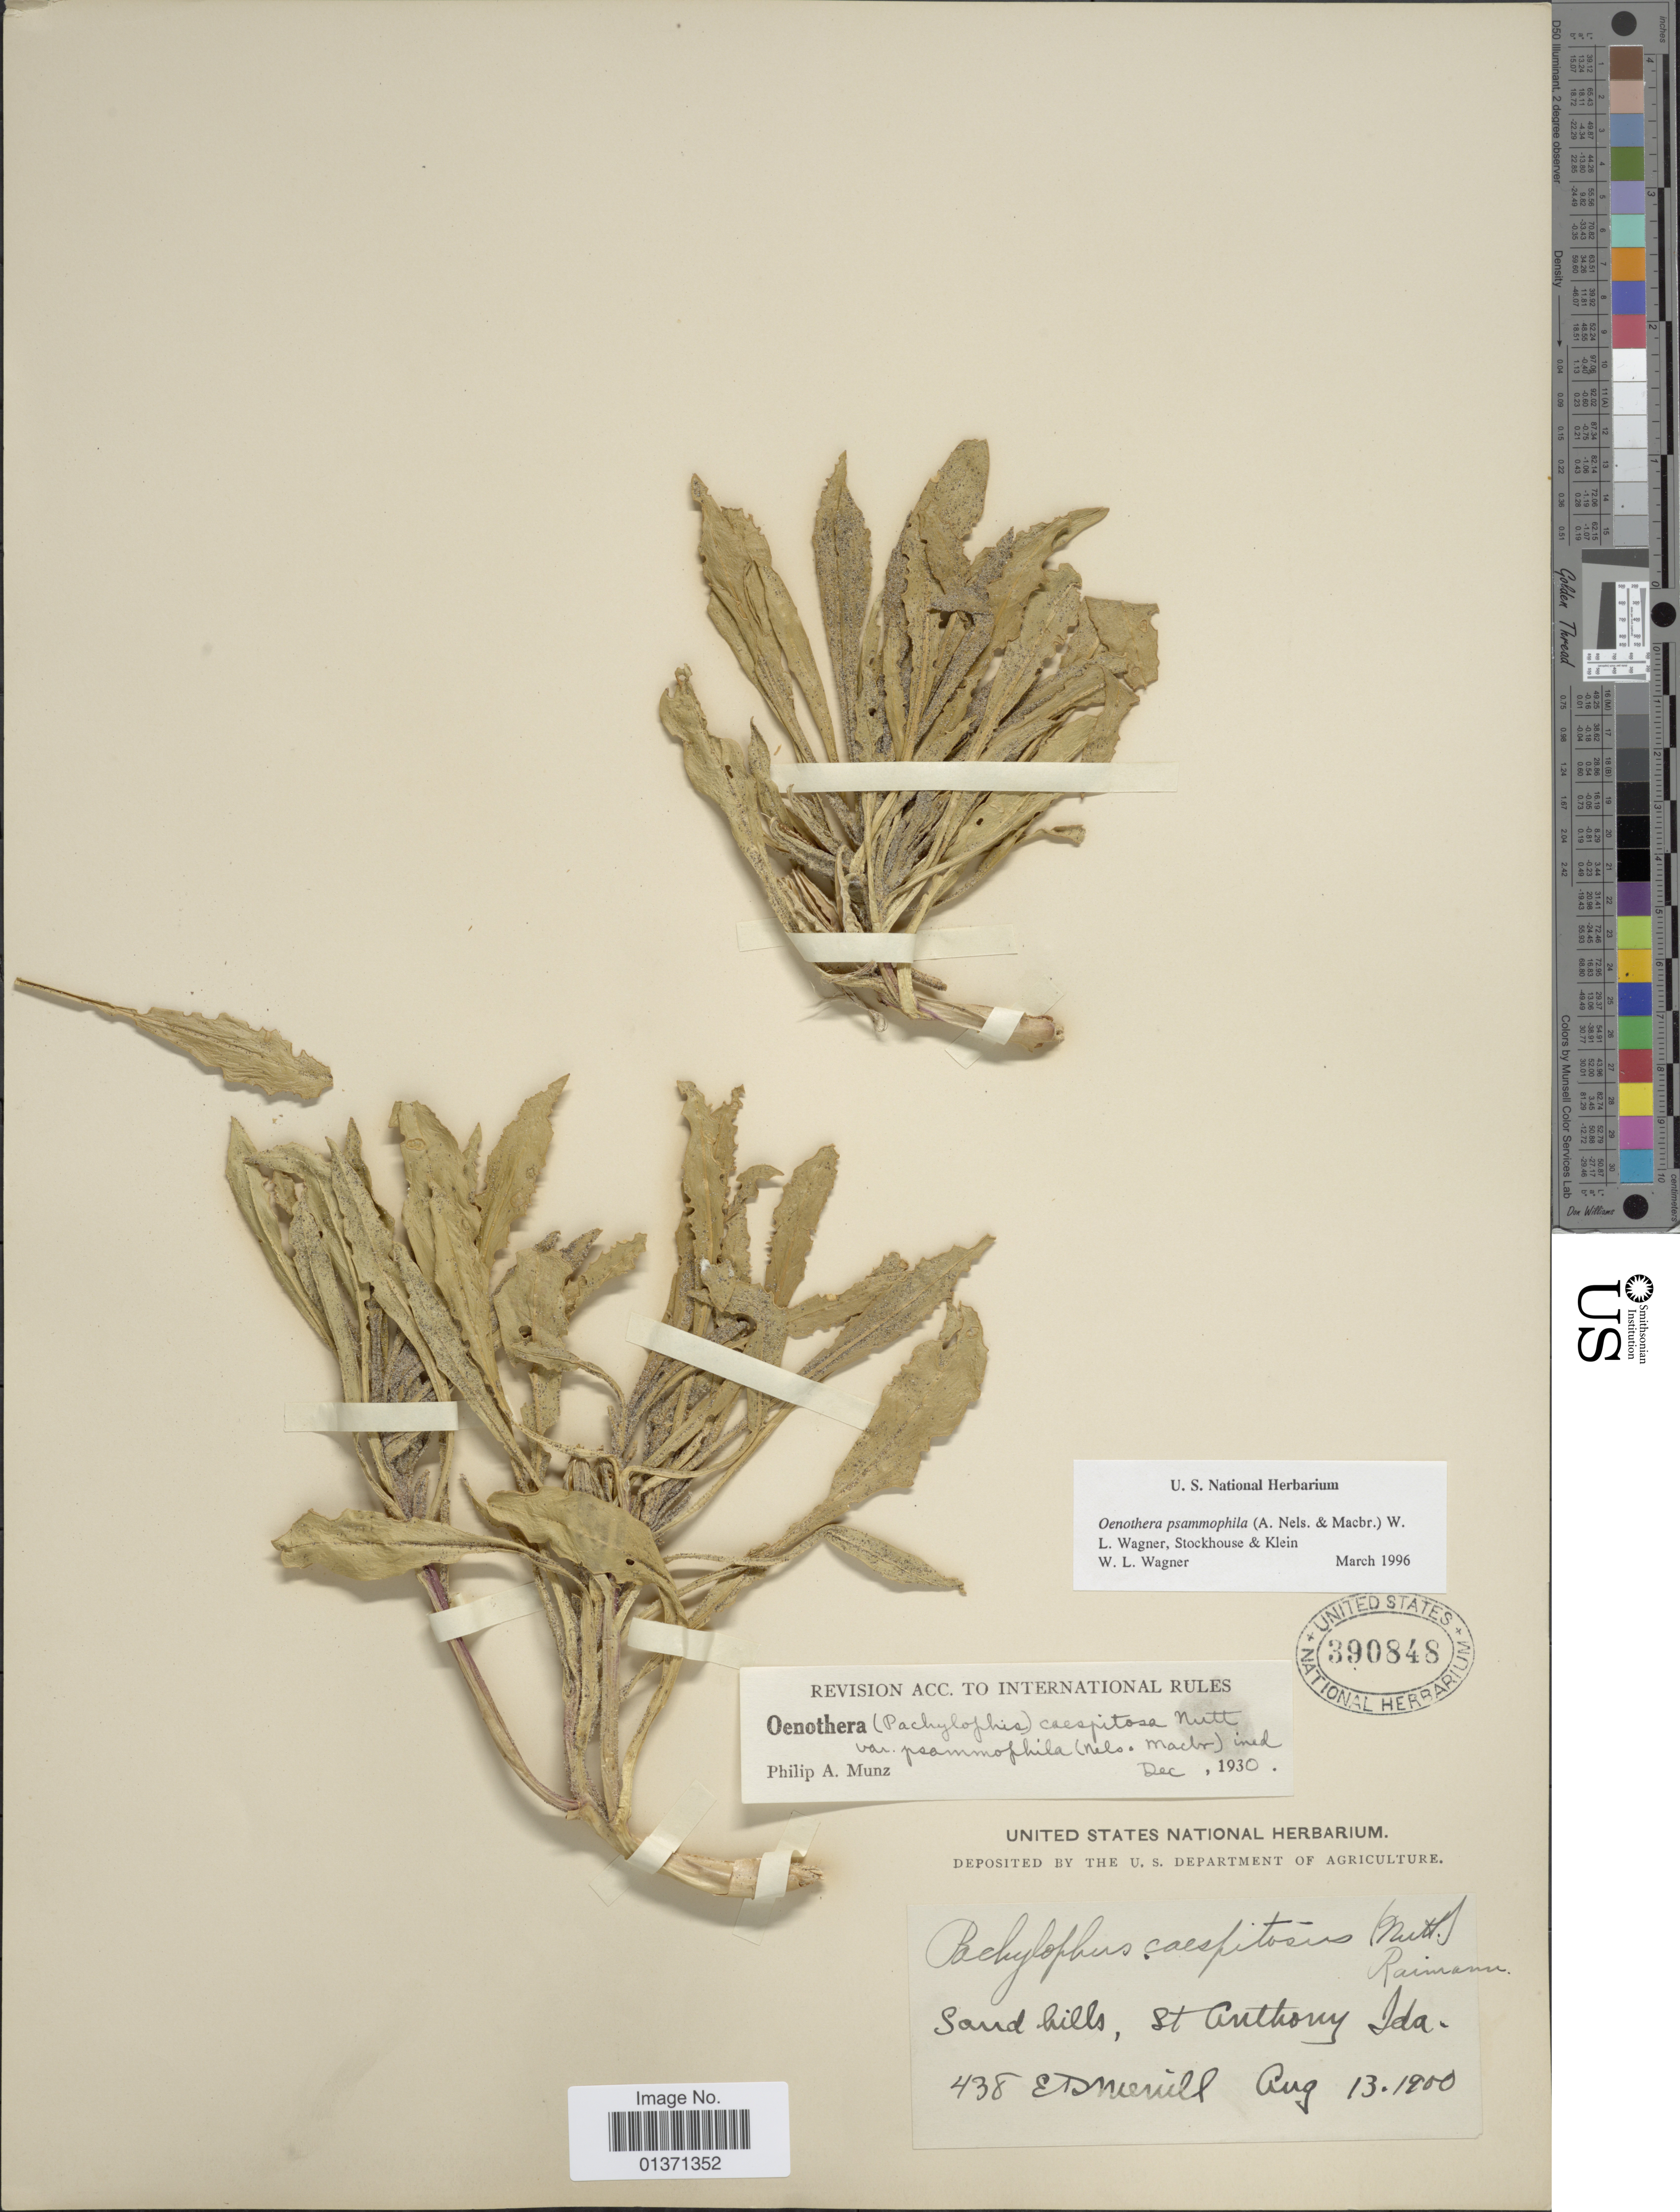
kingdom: Plantae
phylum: Tracheophyta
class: Magnoliopsida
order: Myrtales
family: Onagraceae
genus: Oenothera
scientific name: Oenothera psammophila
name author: (A. Nelson & J.F. Macbr.) W.L. Wagner et al.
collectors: E. D. Merrill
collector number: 438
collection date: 1900-08-13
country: United States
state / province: Idaho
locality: Sand hills, St Anthony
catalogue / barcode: US 390848